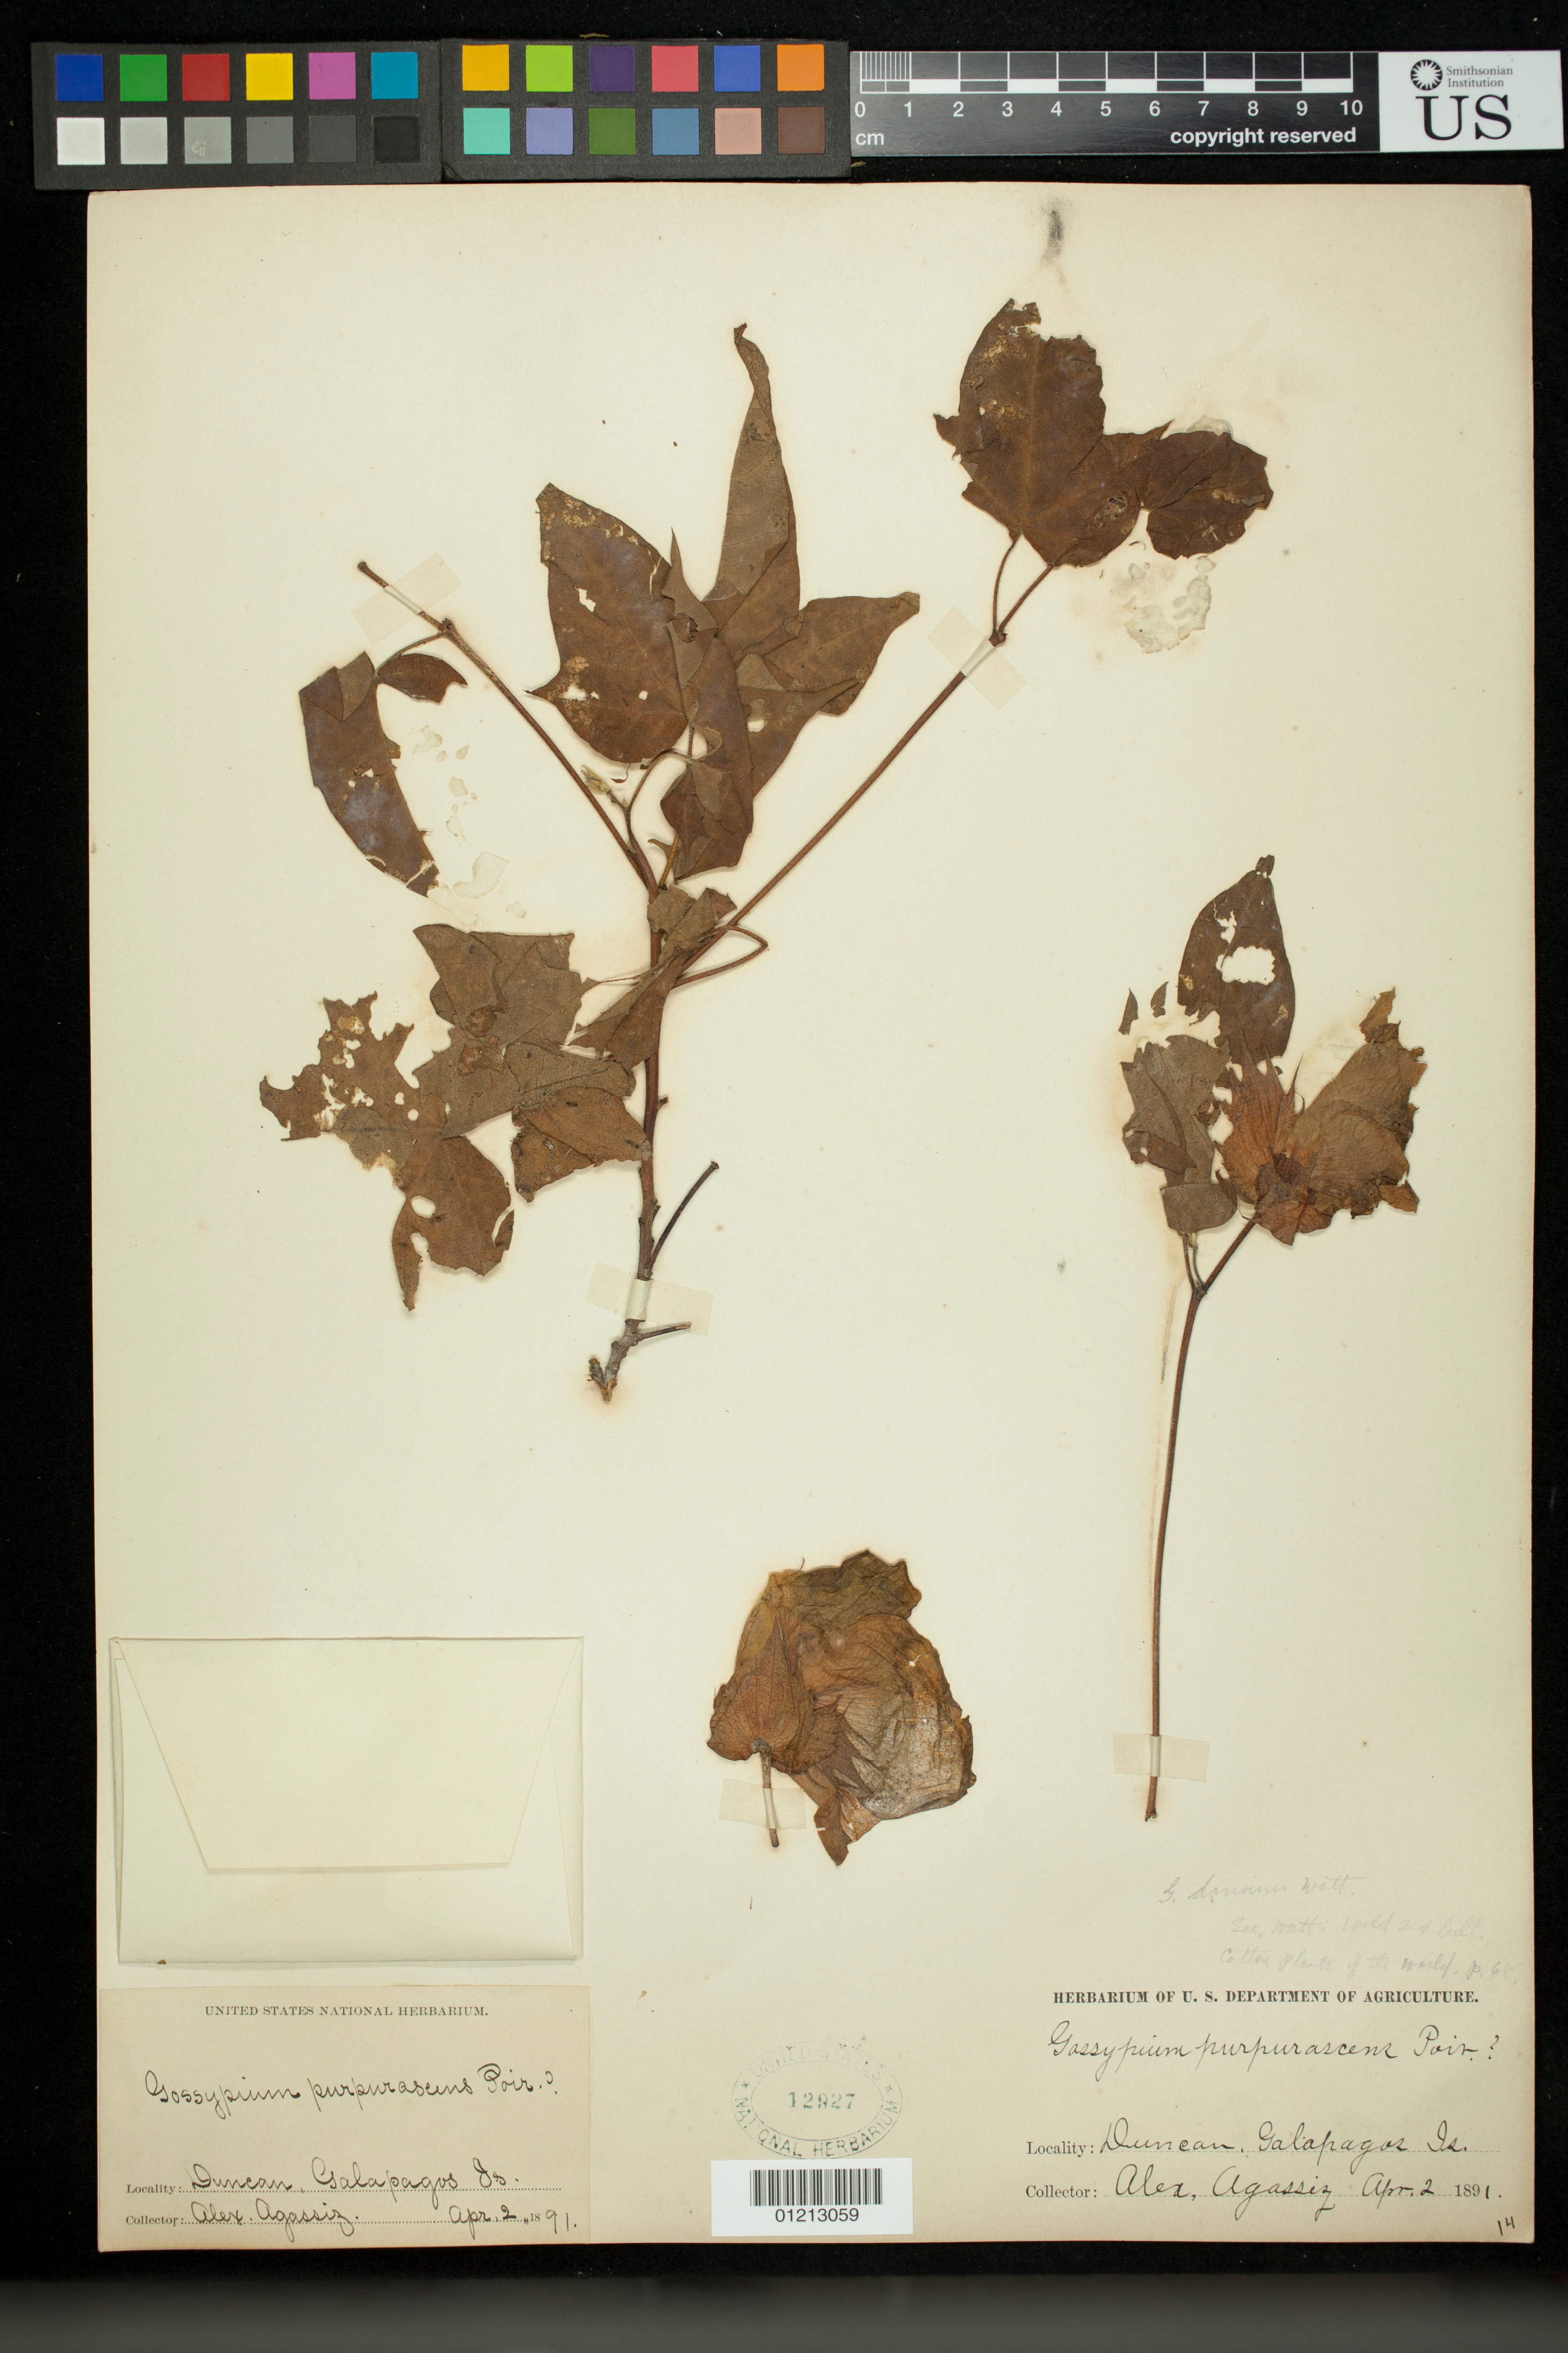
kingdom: Plantae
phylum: Tracheophyta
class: Magnoliopsida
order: Malvales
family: Malvaceae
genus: Gossypium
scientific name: Gossypium barbadense var. darwinii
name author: (G. Watt) J.B. Hutch.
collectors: A. E. Agassiz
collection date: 1891-04-02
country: Ecuador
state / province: Colón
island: Pinzón [Duncan]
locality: Duncan, Galapagos Is.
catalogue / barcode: US 12927